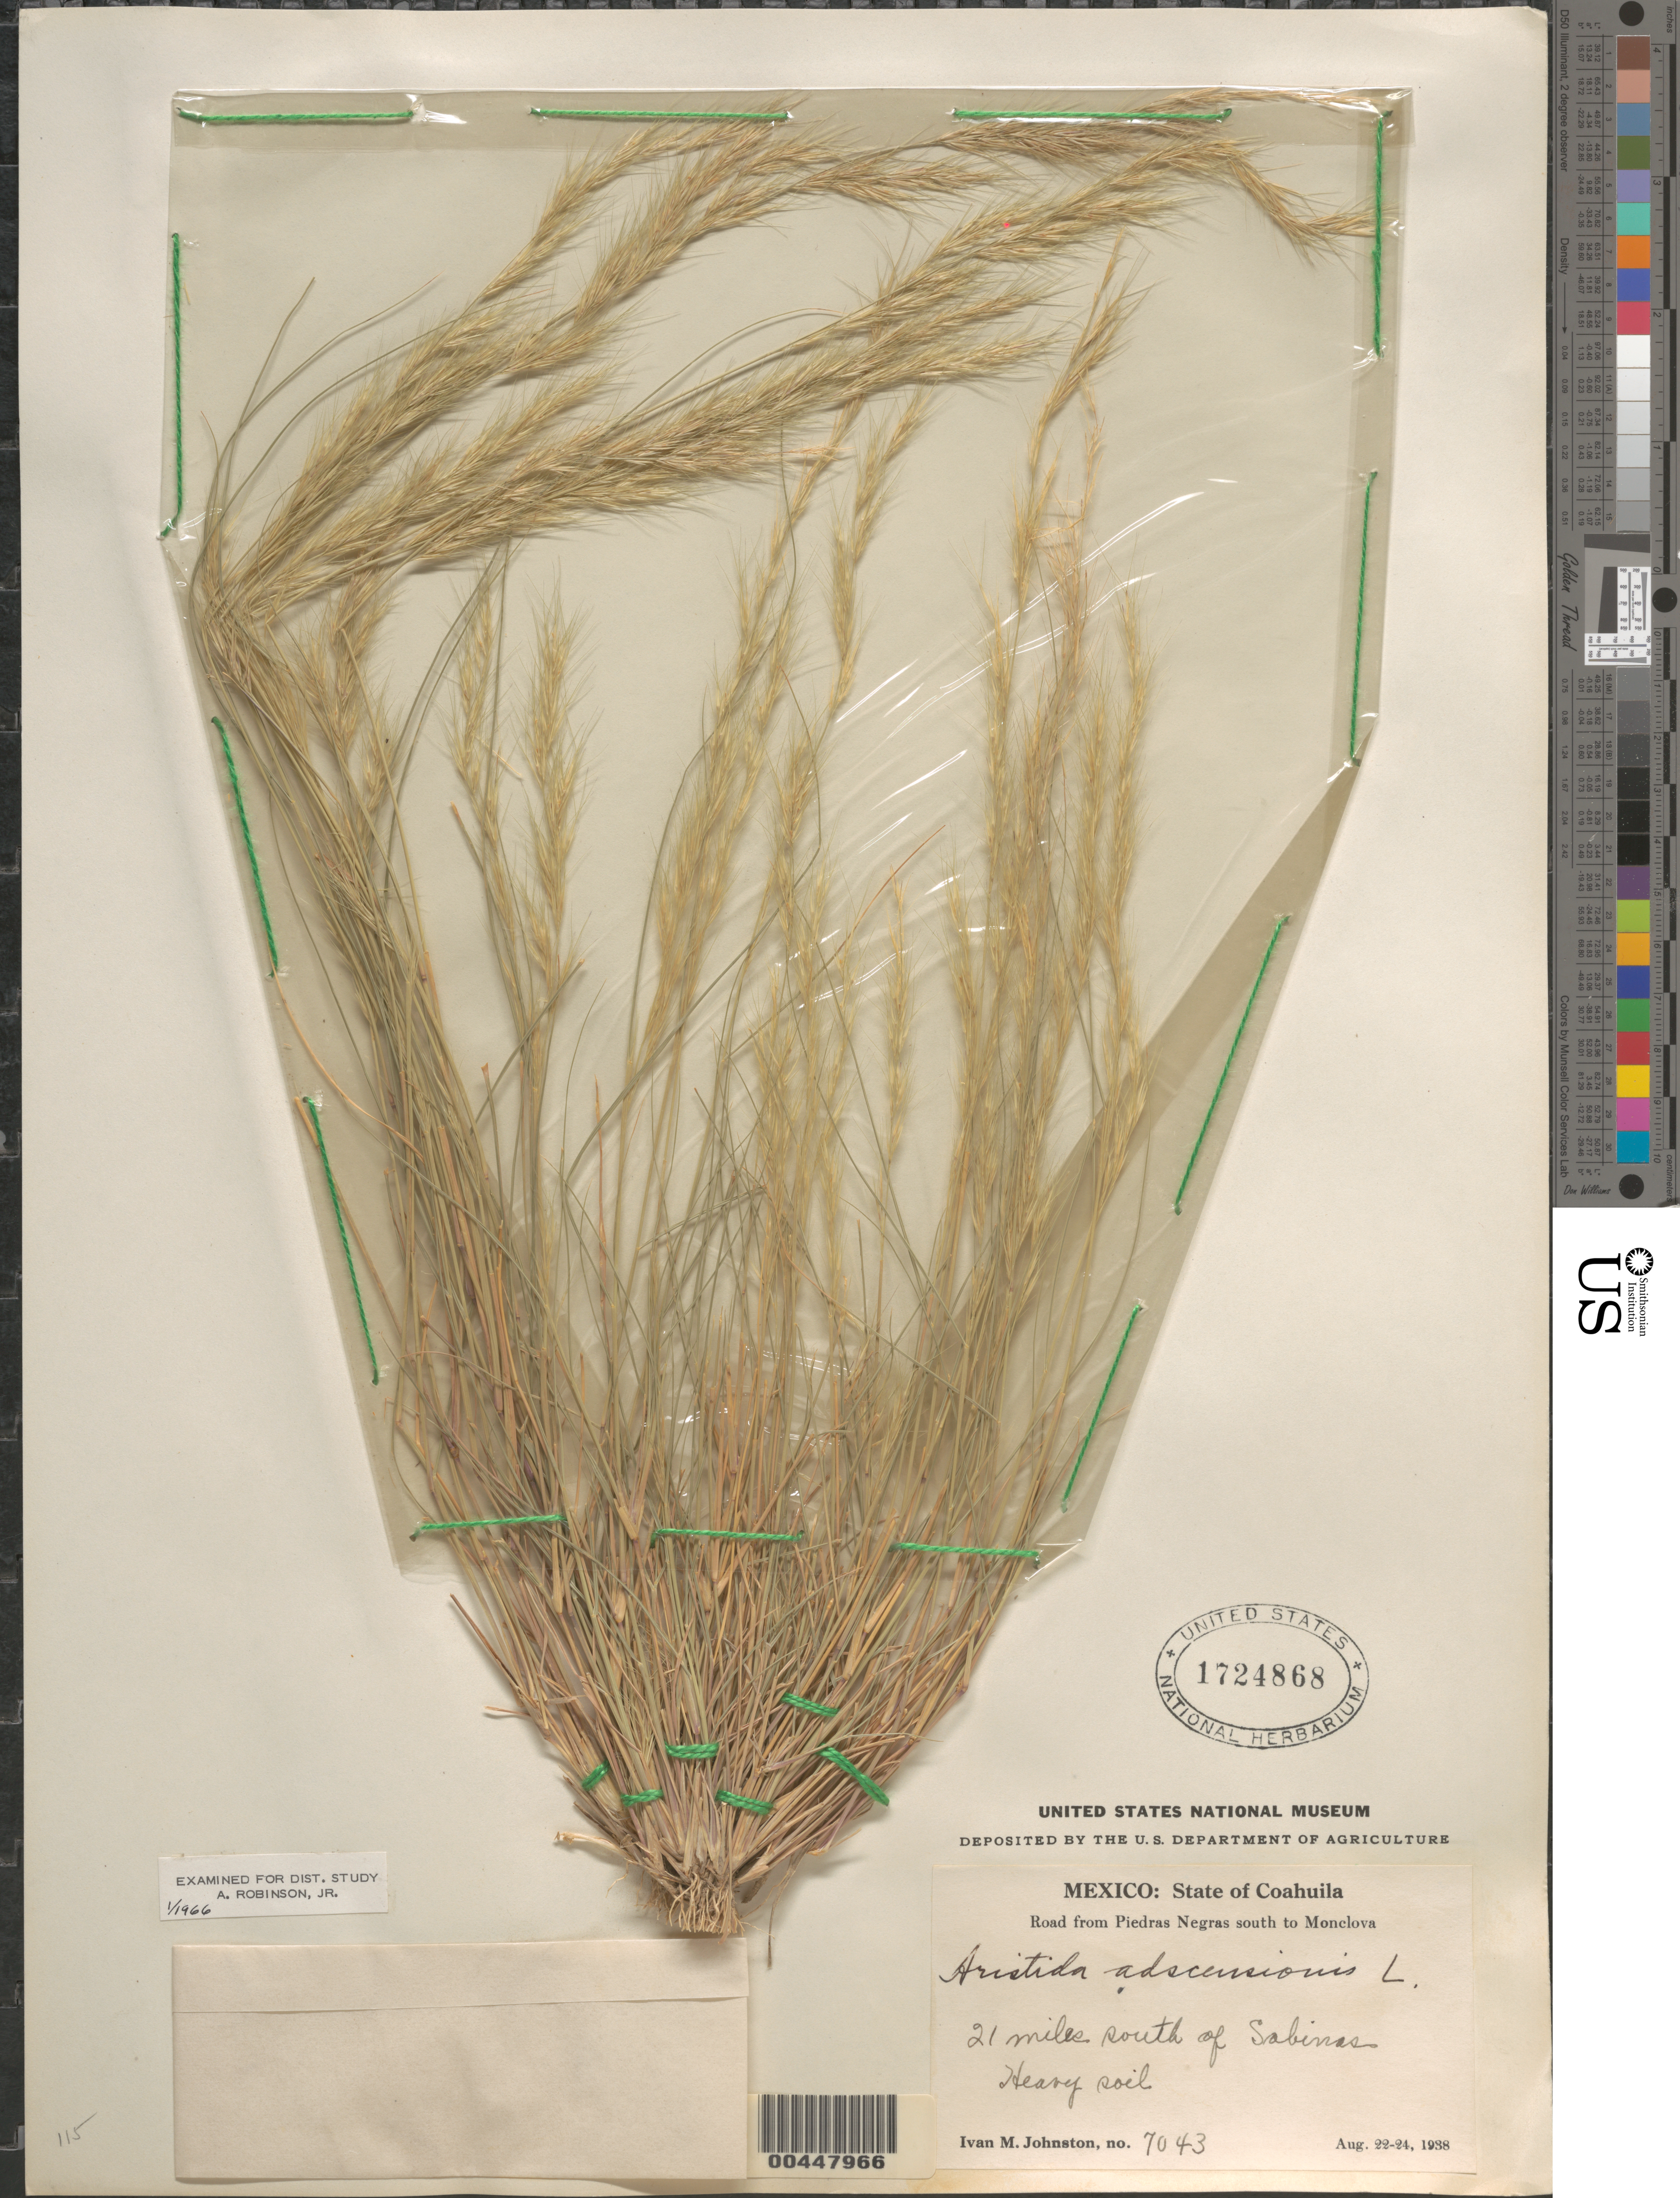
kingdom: Plantae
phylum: Tracheophyta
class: Liliopsida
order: Poales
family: Poaceae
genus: Aristida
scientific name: Aristida adscensionis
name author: L.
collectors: I.M. Johnston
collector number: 7043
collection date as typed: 22 Aug 1938 to 24 Aug 1938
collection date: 1938-08-22/1938-08-24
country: Mexico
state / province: Coahuila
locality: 21 miles S of Sabinas, road from Piedras Negras S to Monclova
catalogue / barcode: US 1724868